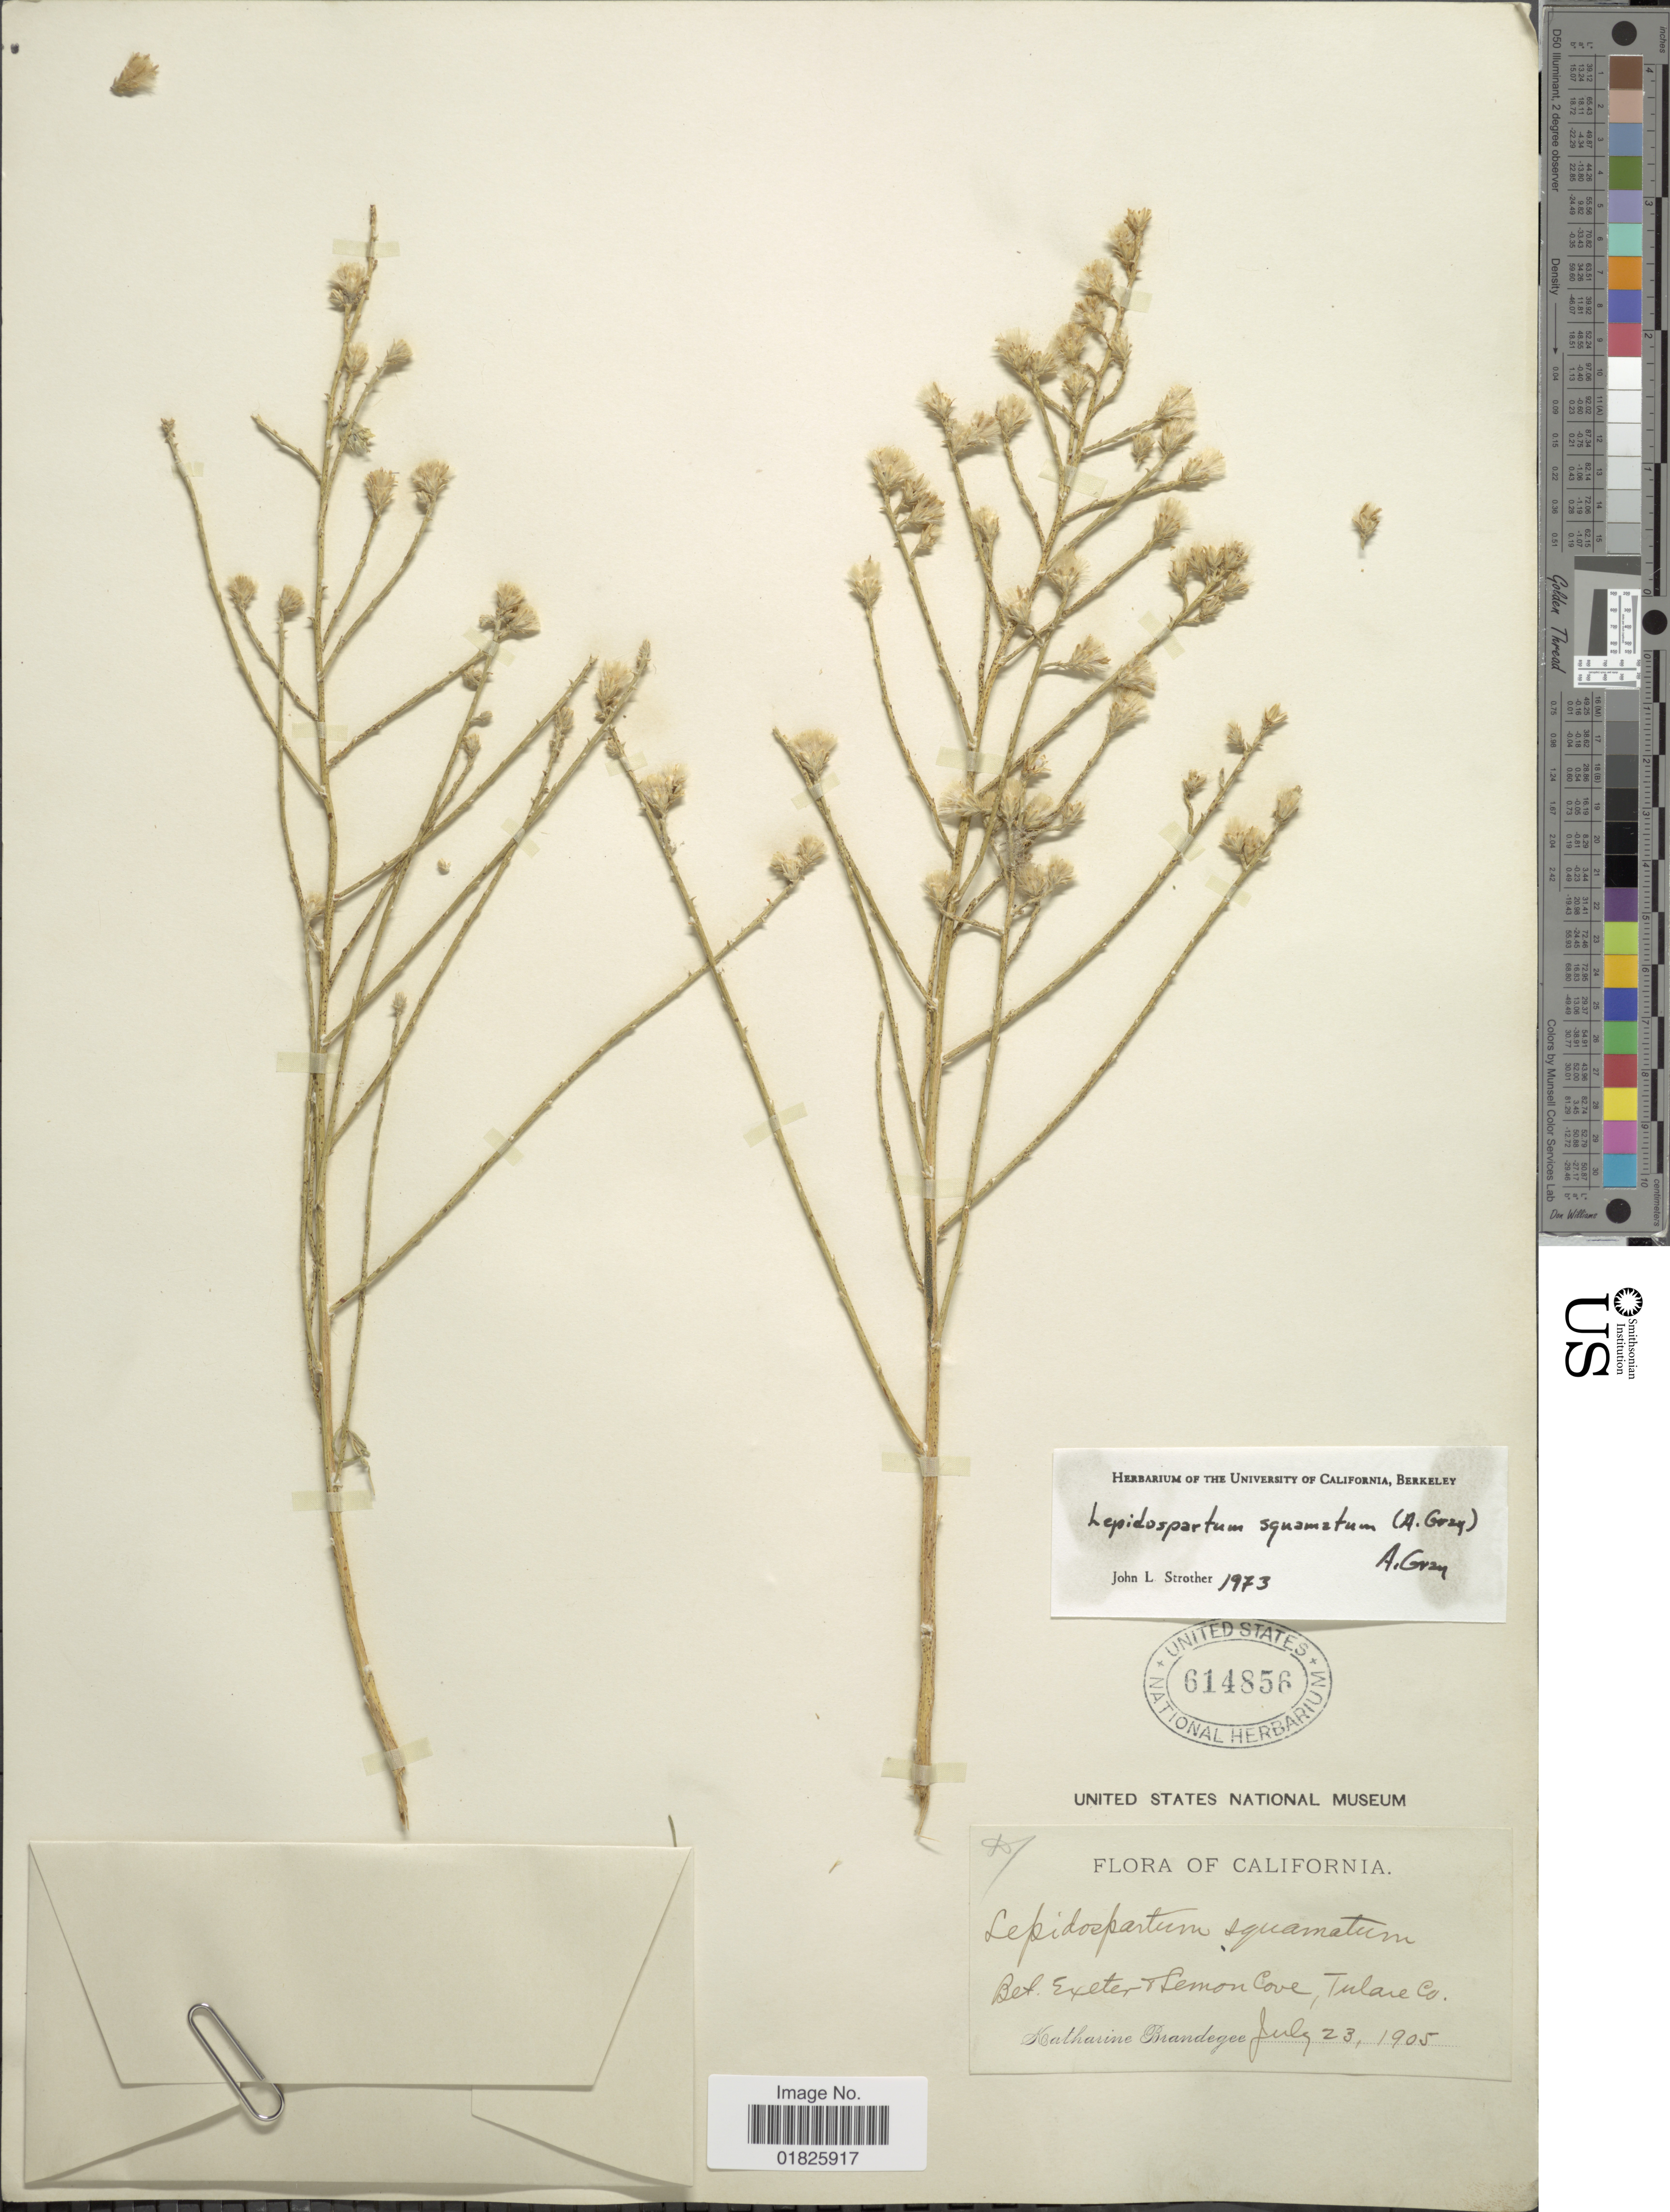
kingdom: Plantae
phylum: Tracheophyta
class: Magnoliopsida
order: Asterales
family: Asteraceae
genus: Lepidospartum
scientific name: Lepidospartum squamatum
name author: A. Gray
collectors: M. K. Brandegee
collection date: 1905-07-23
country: United States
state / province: California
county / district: Tulare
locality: Bet. Exeter + Lemon Cove, Tulare Co.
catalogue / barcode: US 614856